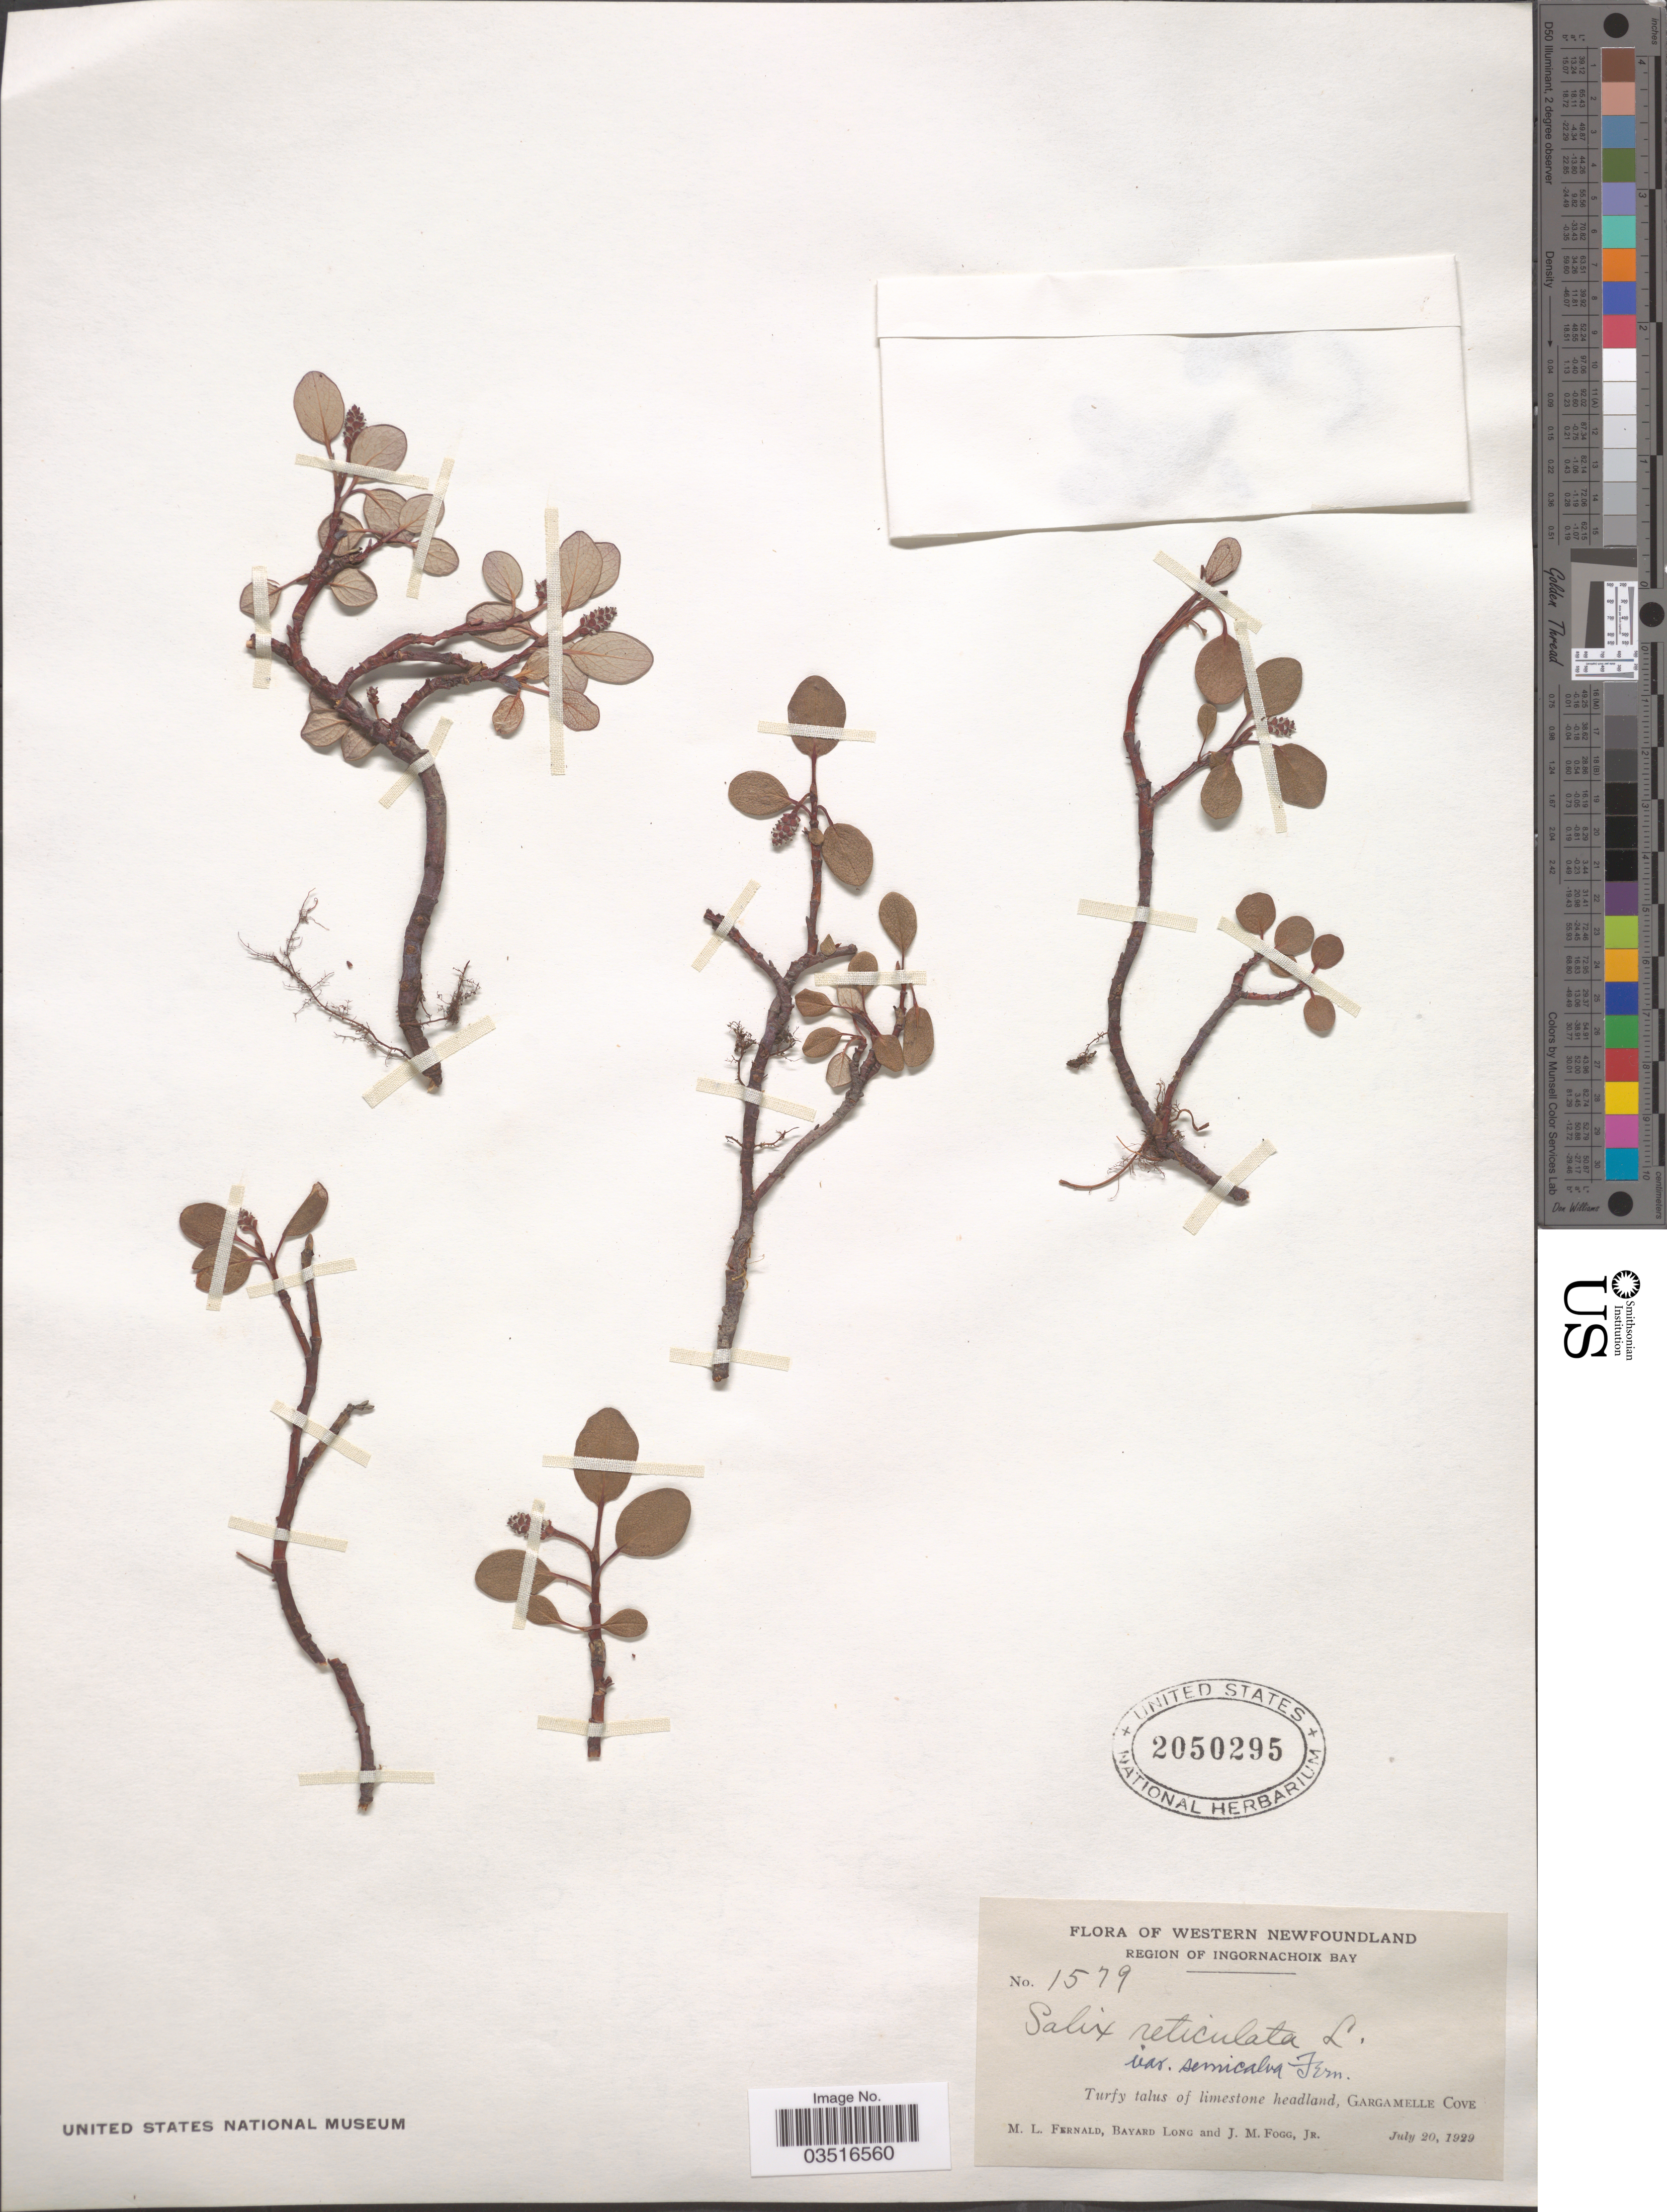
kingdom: Plantae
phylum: Tracheophyta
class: Magnoliopsida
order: Malpighiales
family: Salicaceae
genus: Salix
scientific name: Salix reticulata var. semicalva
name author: Fernald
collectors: M. L. Fernald, B. Long & J. Fogg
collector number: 1579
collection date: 1929-07-20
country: Canada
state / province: Newfoundland and Labrador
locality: Western Newfoundland. Region of Ingornachoix Bay. Limestone headland, Gargamelle Cove.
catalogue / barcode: US 2050295